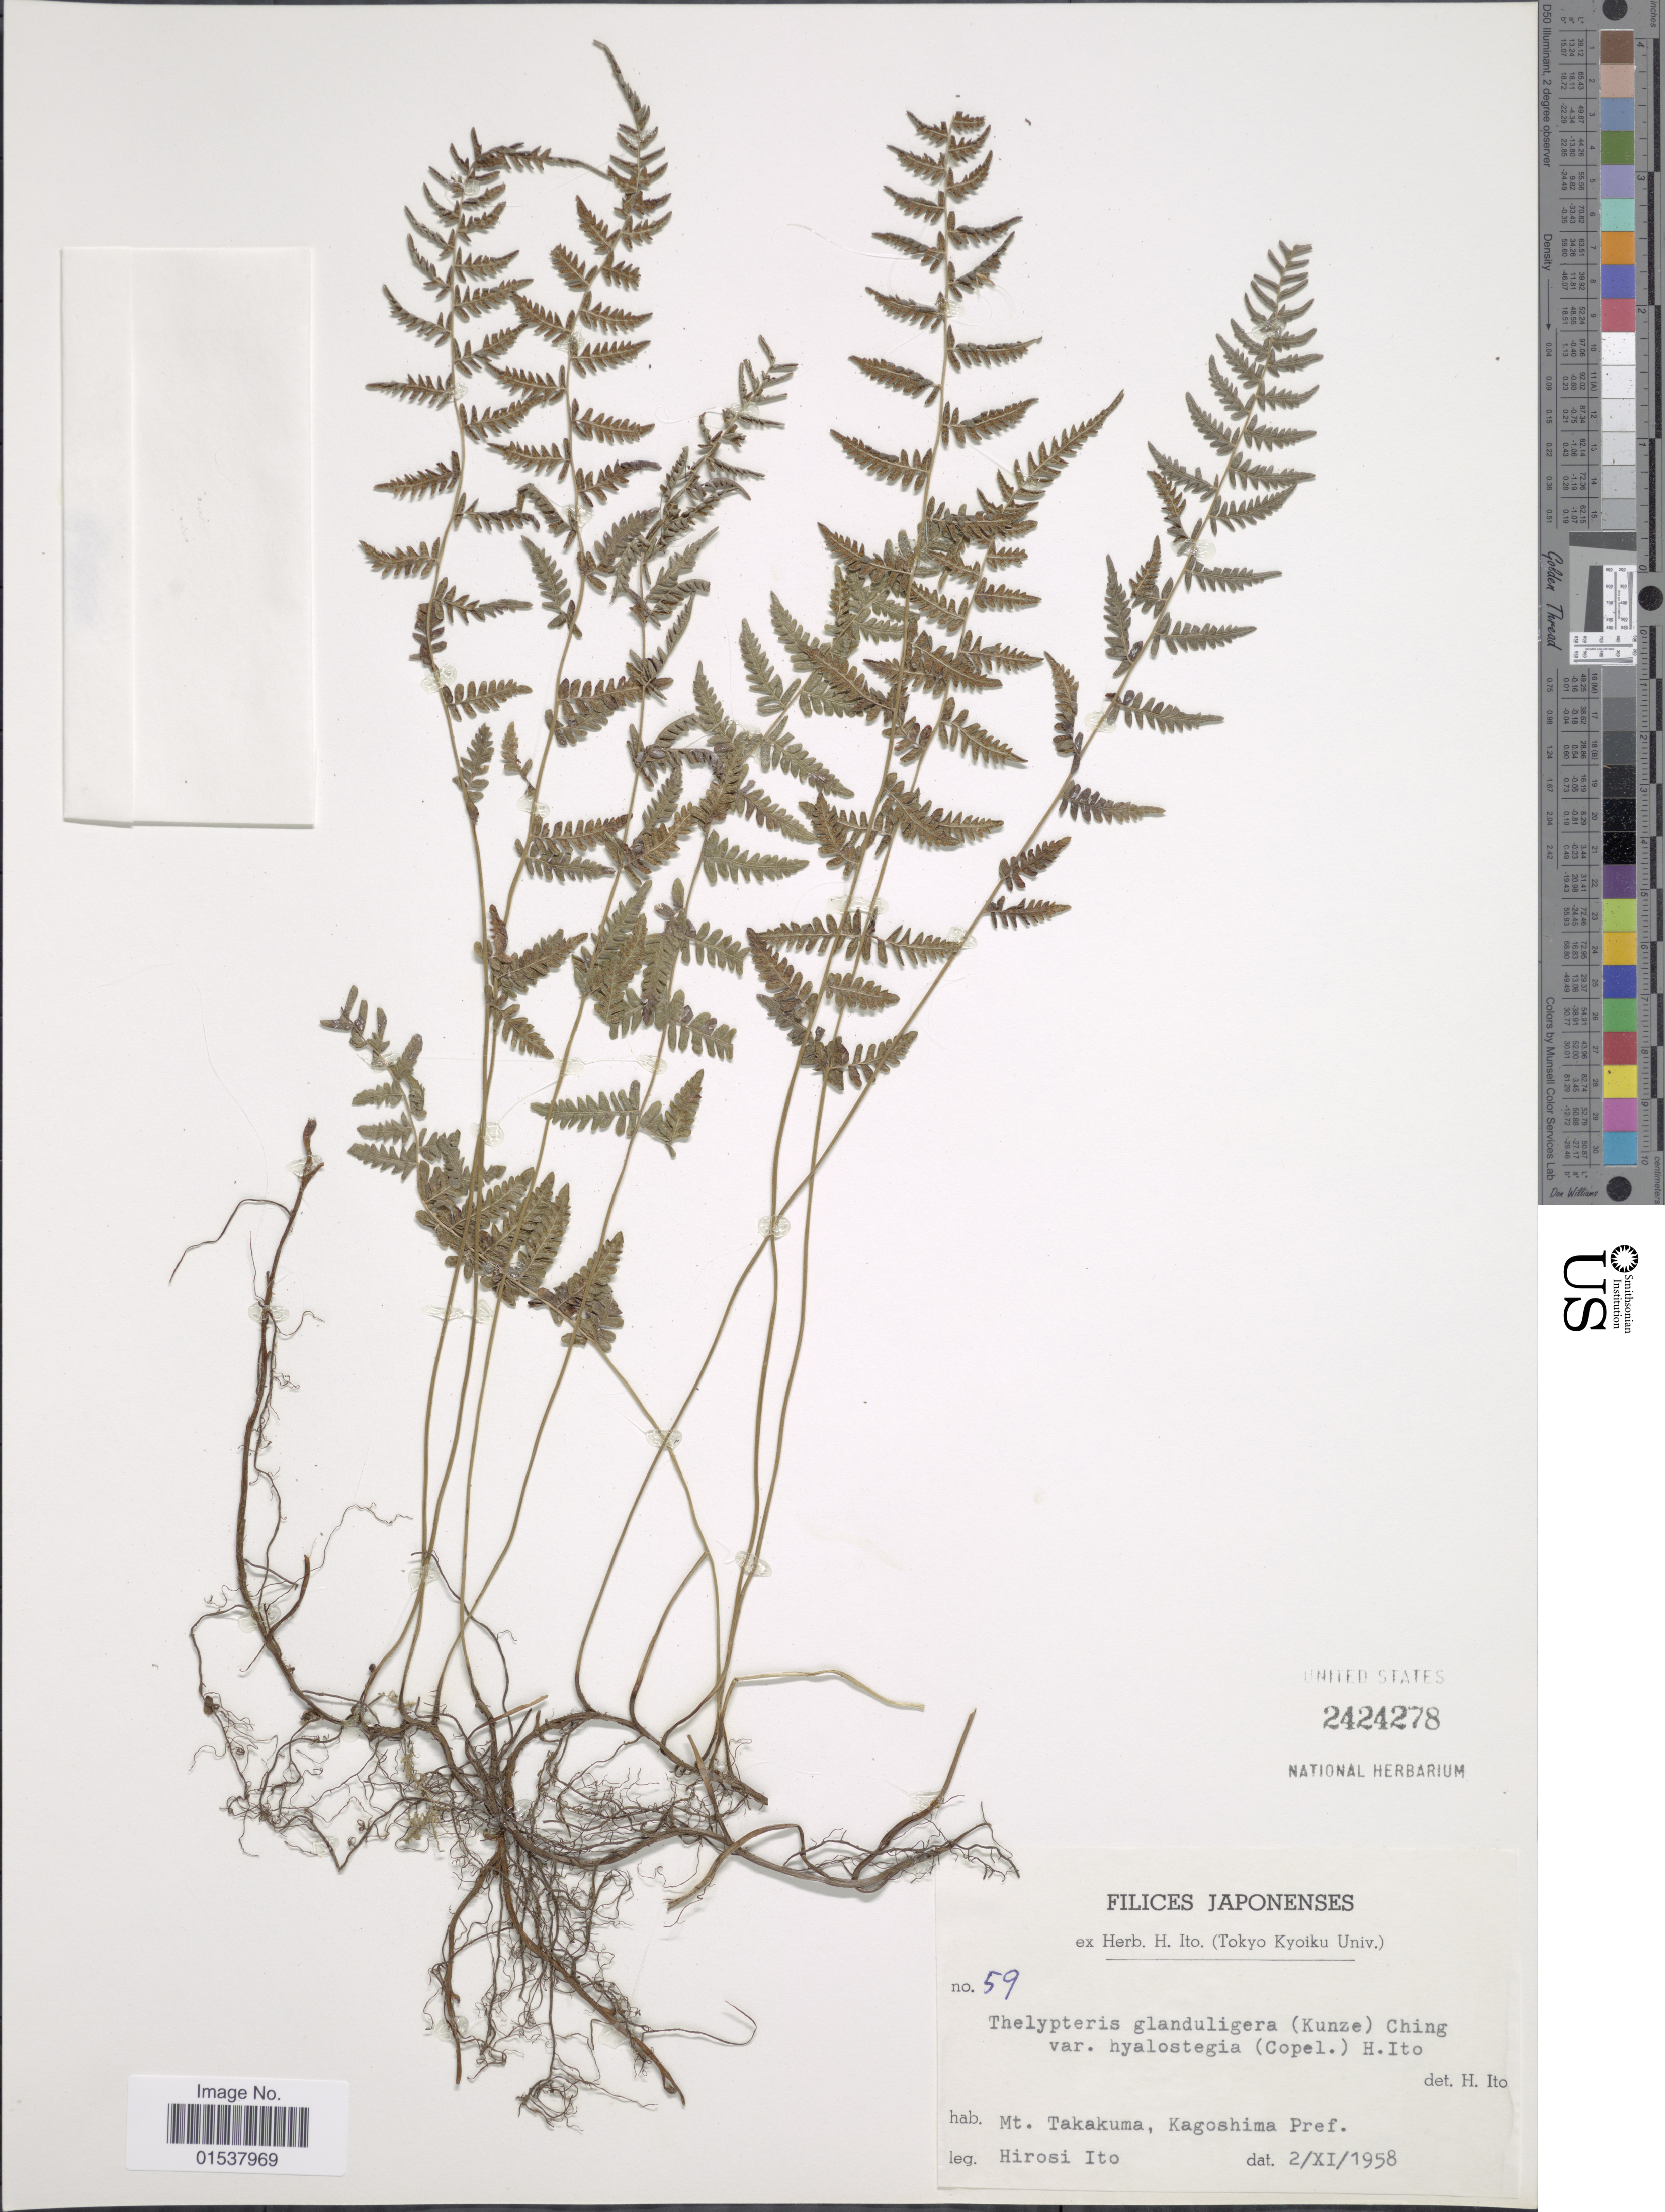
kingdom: Plantae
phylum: Tracheophyta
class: Polypodiopsida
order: Polypodiales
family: Thelypteridaceae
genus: Parathelypteris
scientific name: Parathelypteris glanduligera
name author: (Kunze) Ching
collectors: H. Itô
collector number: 59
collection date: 1958-11-02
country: Japan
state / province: Kagosima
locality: Japonenses, Mt. Takakuma, Kagoshima Pref.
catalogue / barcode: US 2424278